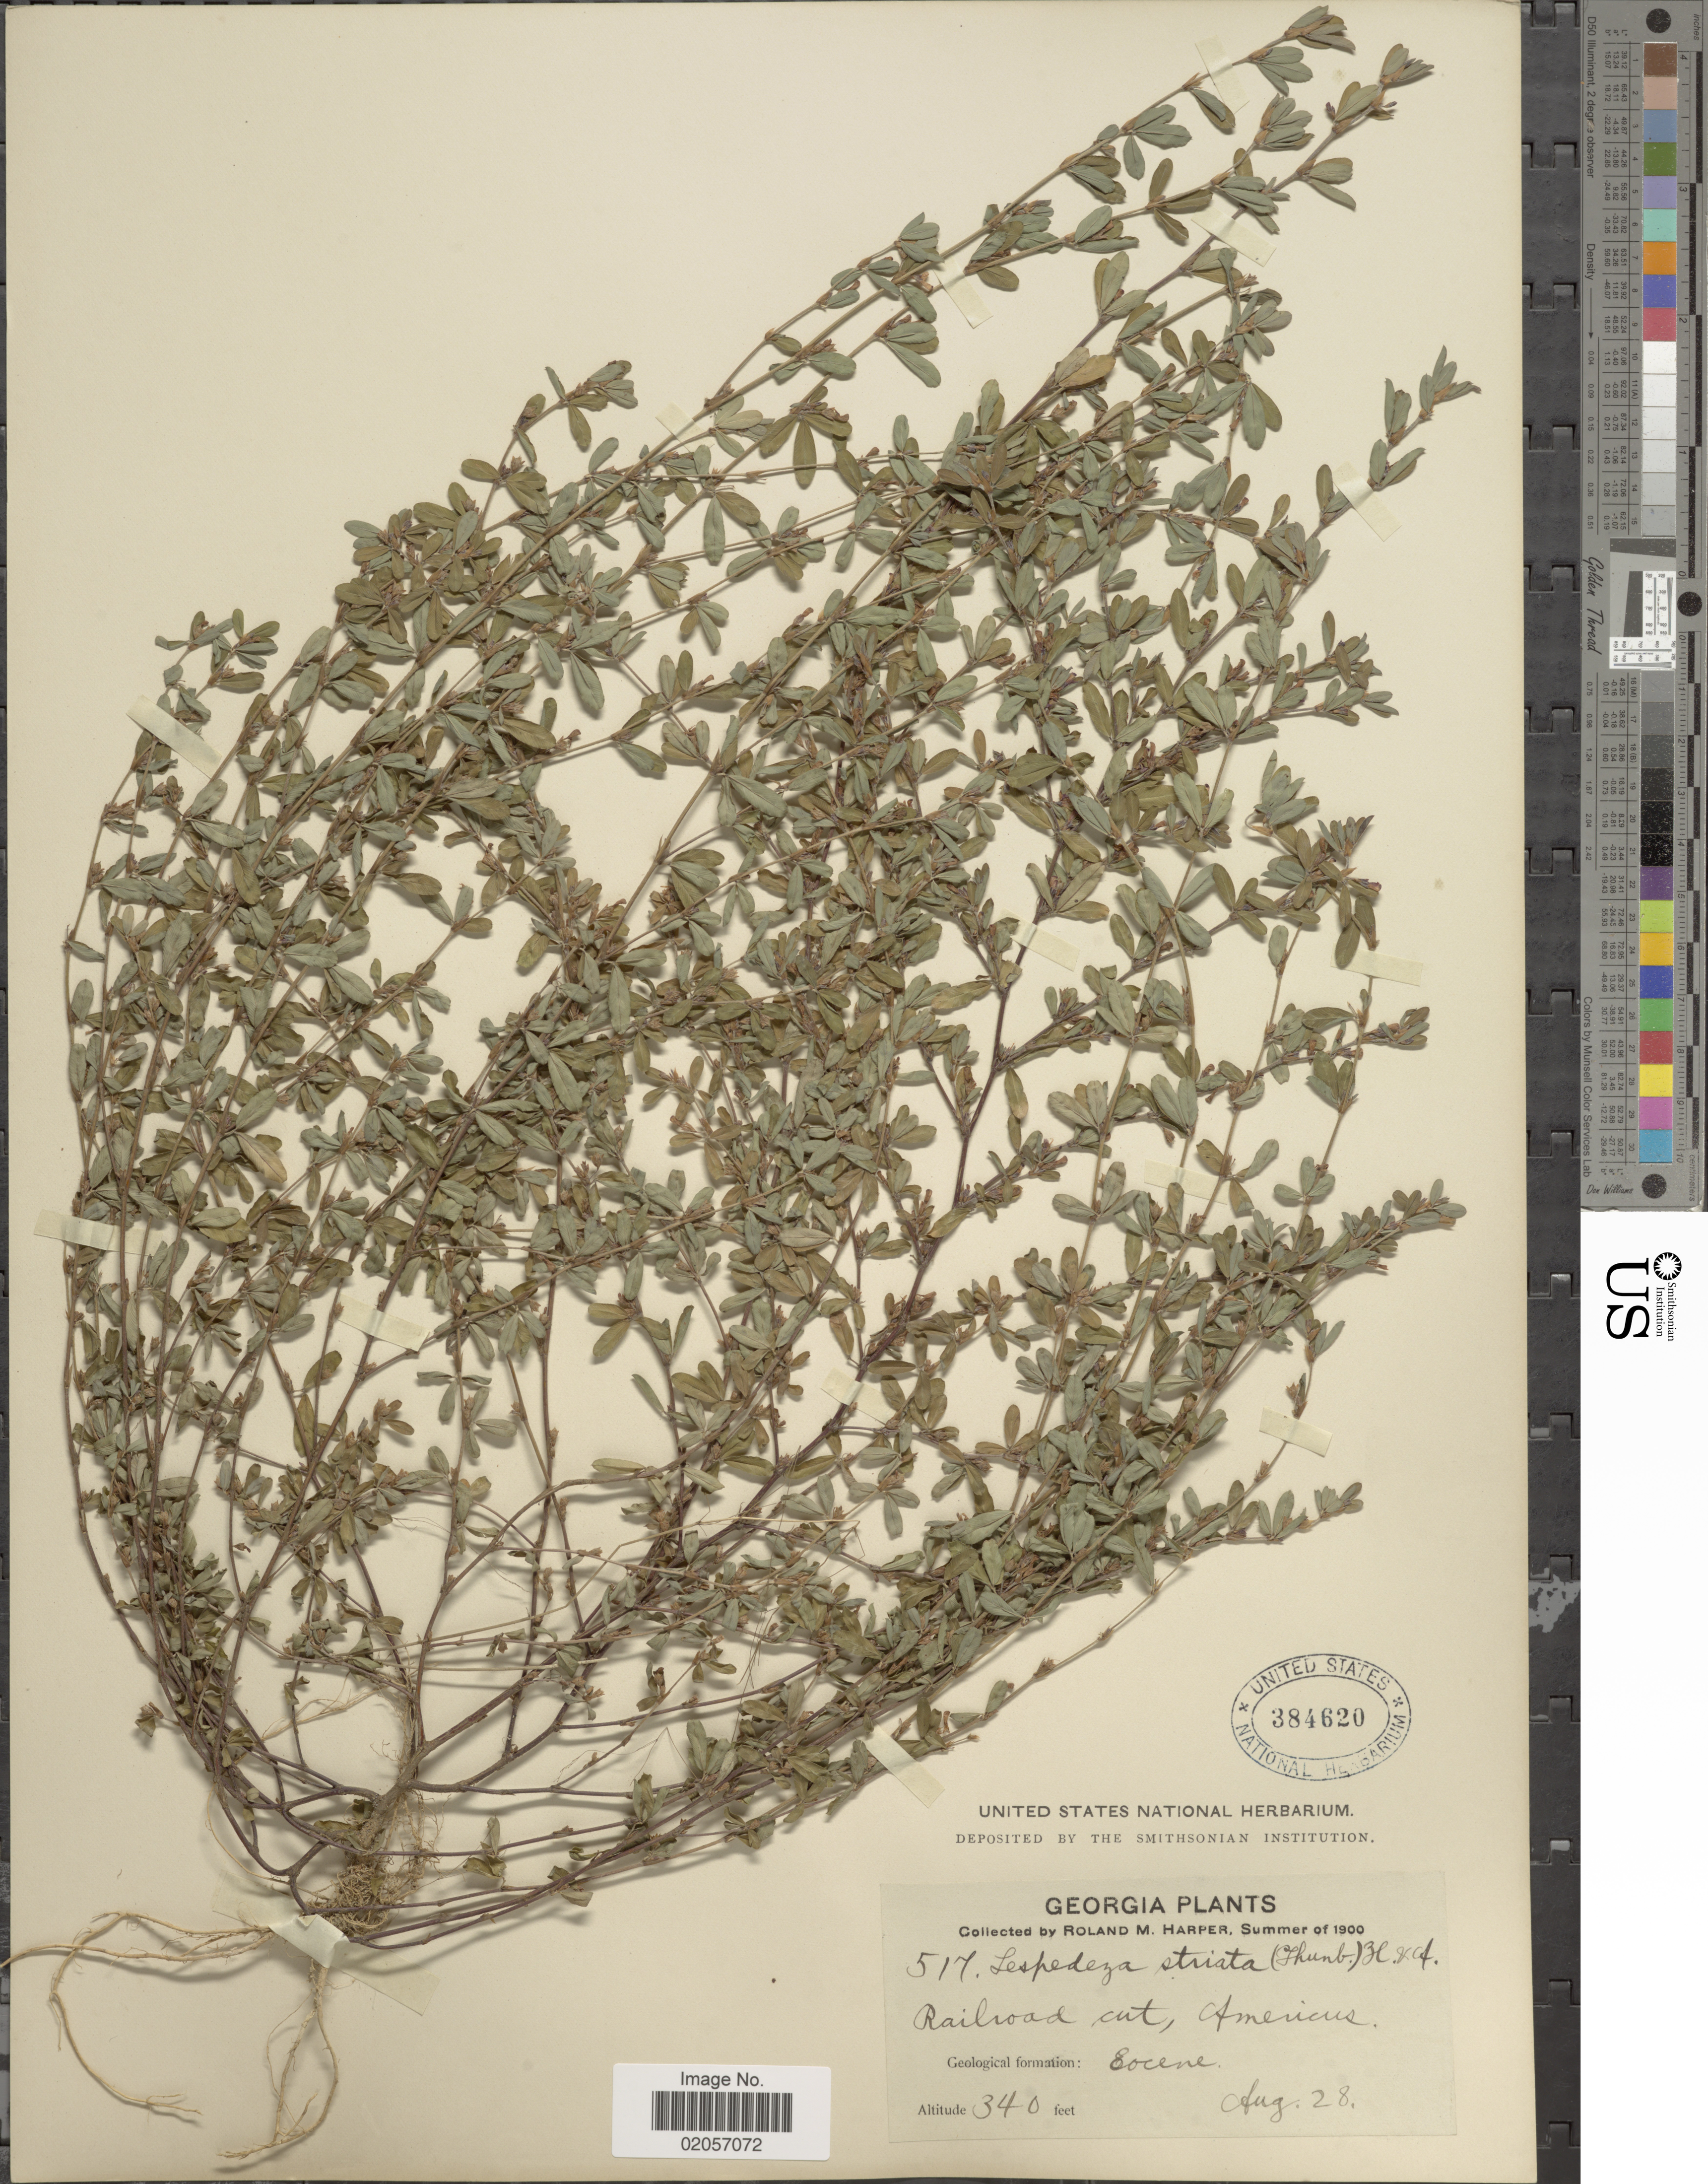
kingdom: Plantae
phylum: Tracheophyta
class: Magnoliopsida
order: Fabales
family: Fabaceae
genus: Kummerowia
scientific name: Kummerowia striata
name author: (Thunb.) Schindl.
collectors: R. M. Harper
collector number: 517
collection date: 1900-08-28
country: United States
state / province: Georgia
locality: Railroad cut, Amricus. Geological formation: Eocene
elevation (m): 104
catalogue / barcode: US 384620